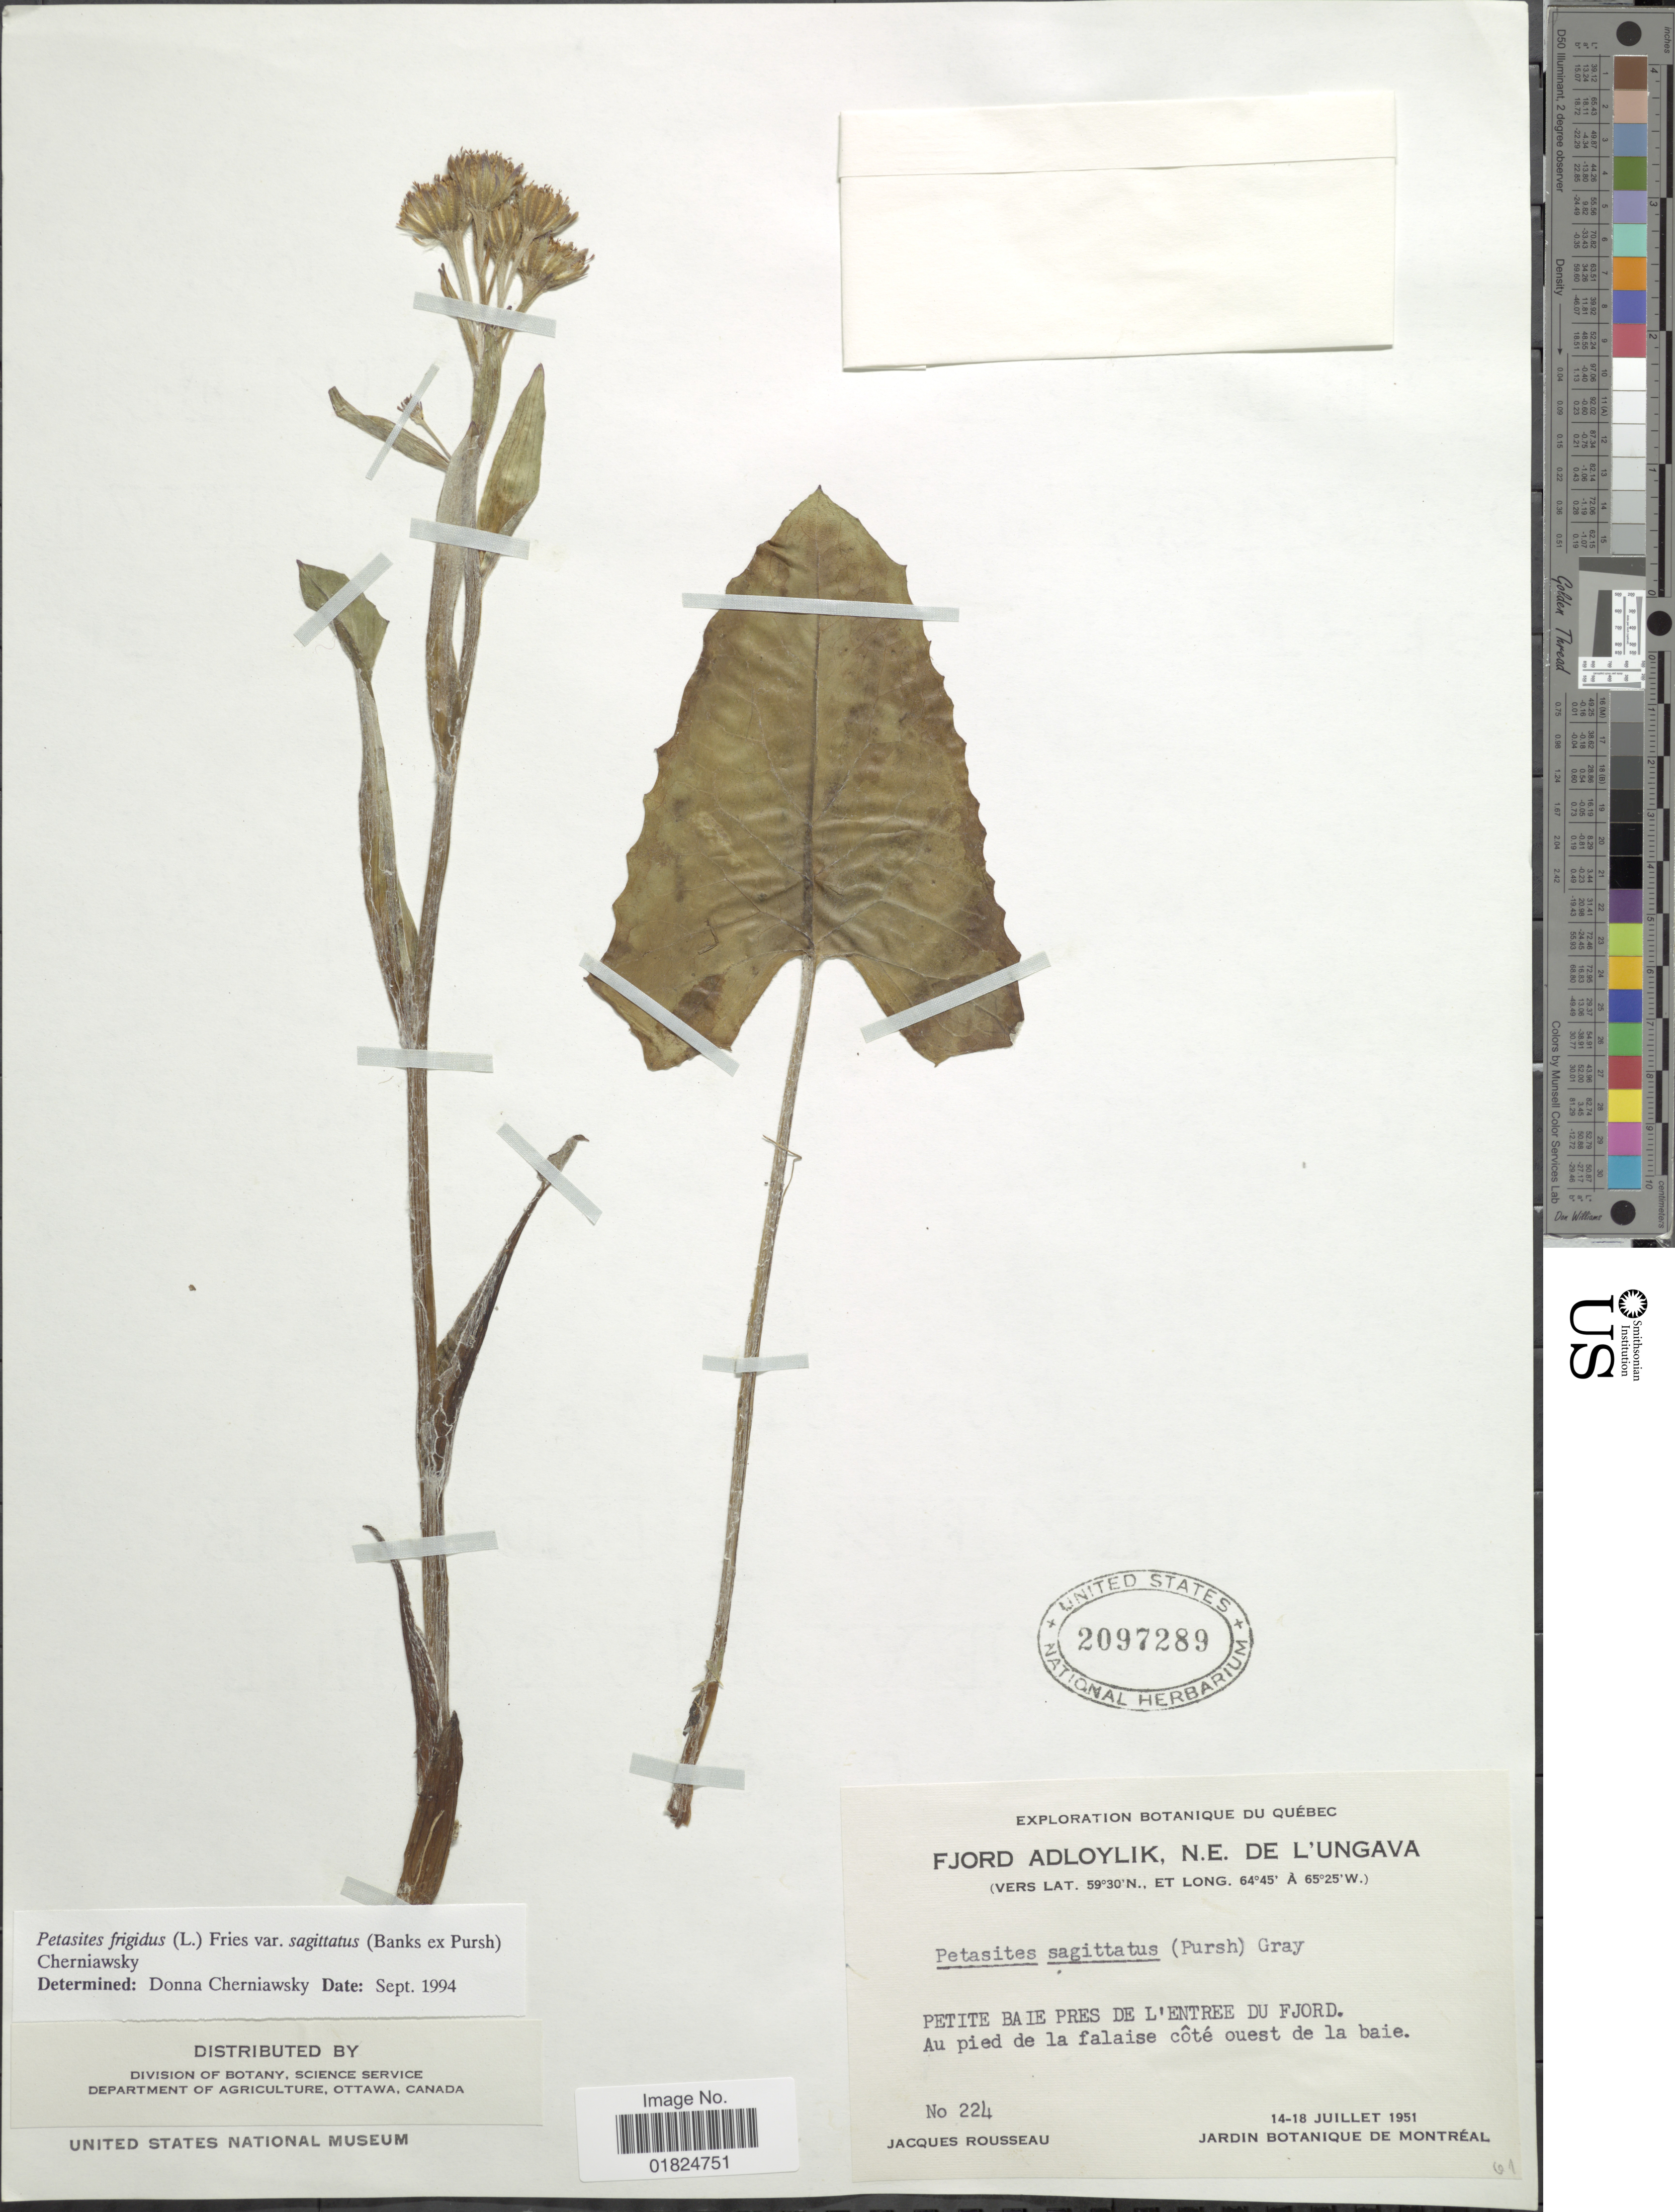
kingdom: Plantae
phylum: Tracheophyta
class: Magnoliopsida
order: Asterales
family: Asteraceae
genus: Petasites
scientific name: Petasites frigidus var. sagittatus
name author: (Banks ex Pursh) Cherniawsky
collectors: J. Rousseau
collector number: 224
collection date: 1951-07-14/1951-07-18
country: Canada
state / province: Quebec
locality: Quebec. Fjord Adloylik, N.E. De L'Ungava. Petite Baie de L'Entreen du Fjord. Au ped de la falaise cote ouest de la baie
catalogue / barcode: US 2097289